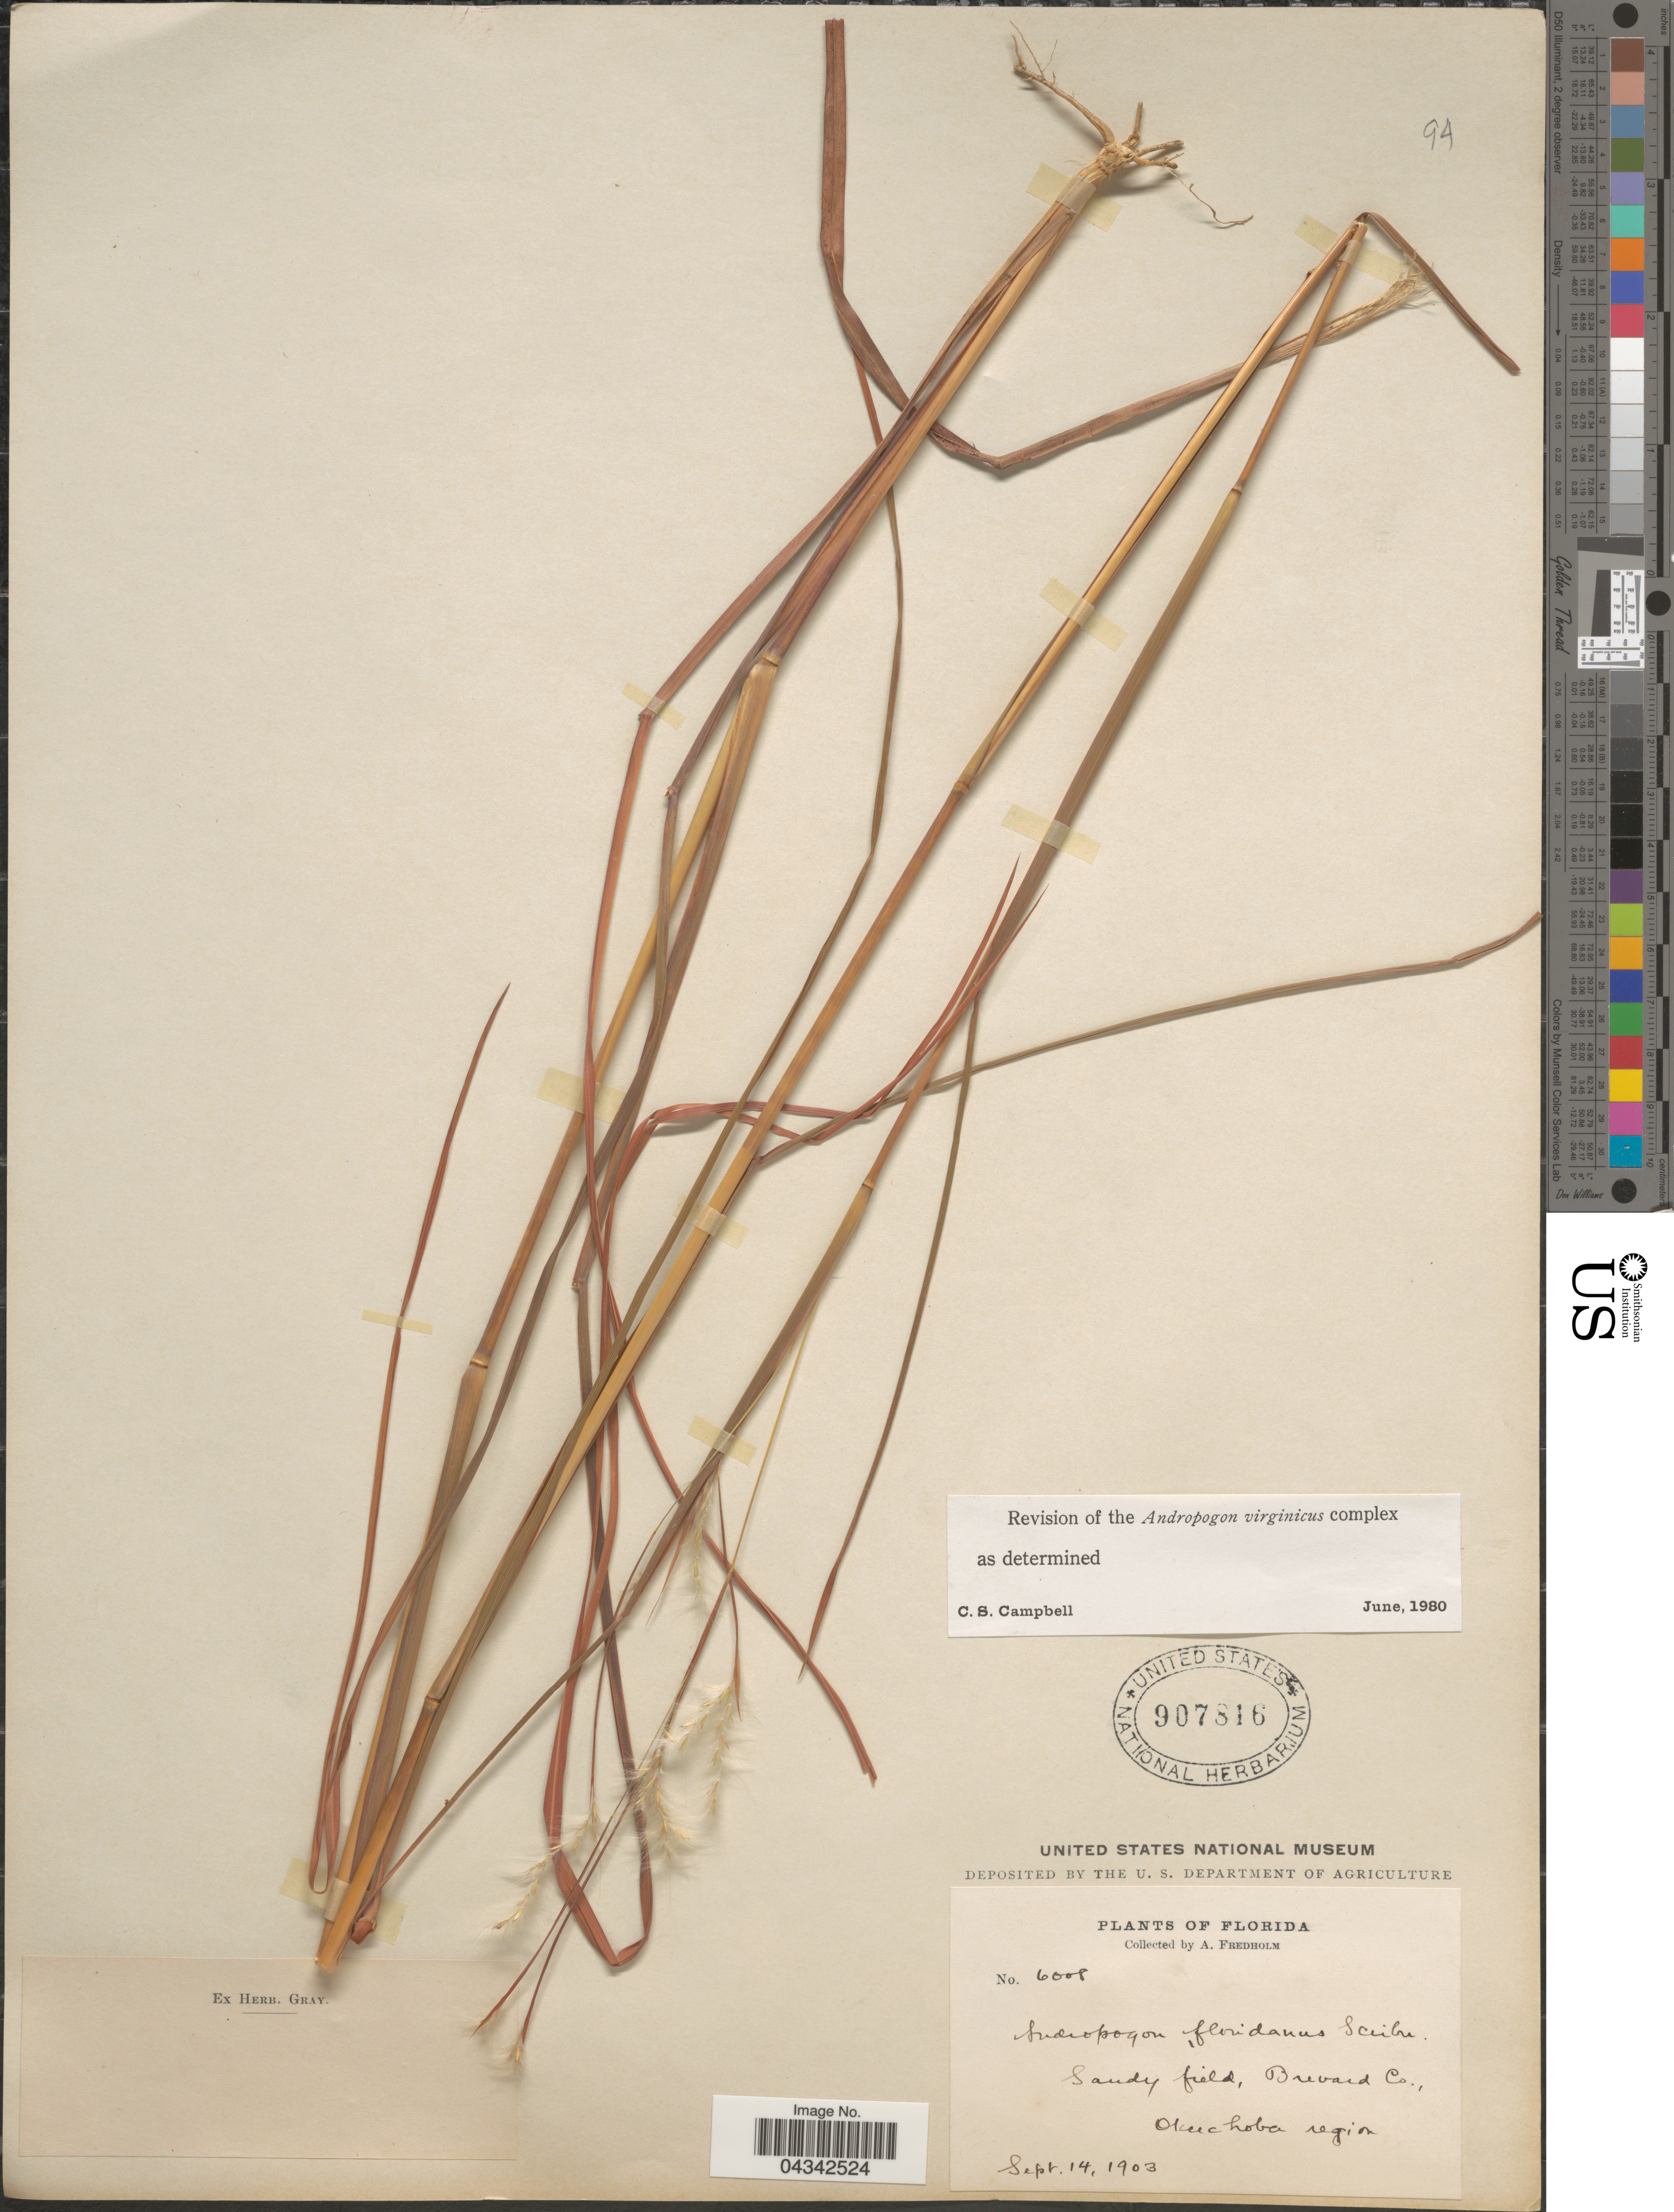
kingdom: Plantae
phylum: Tracheophyta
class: Liliopsida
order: Poales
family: Poaceae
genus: Andropogon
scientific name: Andropogon floridanus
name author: Scribn.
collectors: A. Fredholm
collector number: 6008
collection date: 1903-09-14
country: United States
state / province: Florida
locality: Sandy field, Brevard Co., Okeechobee region.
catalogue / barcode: US 907816